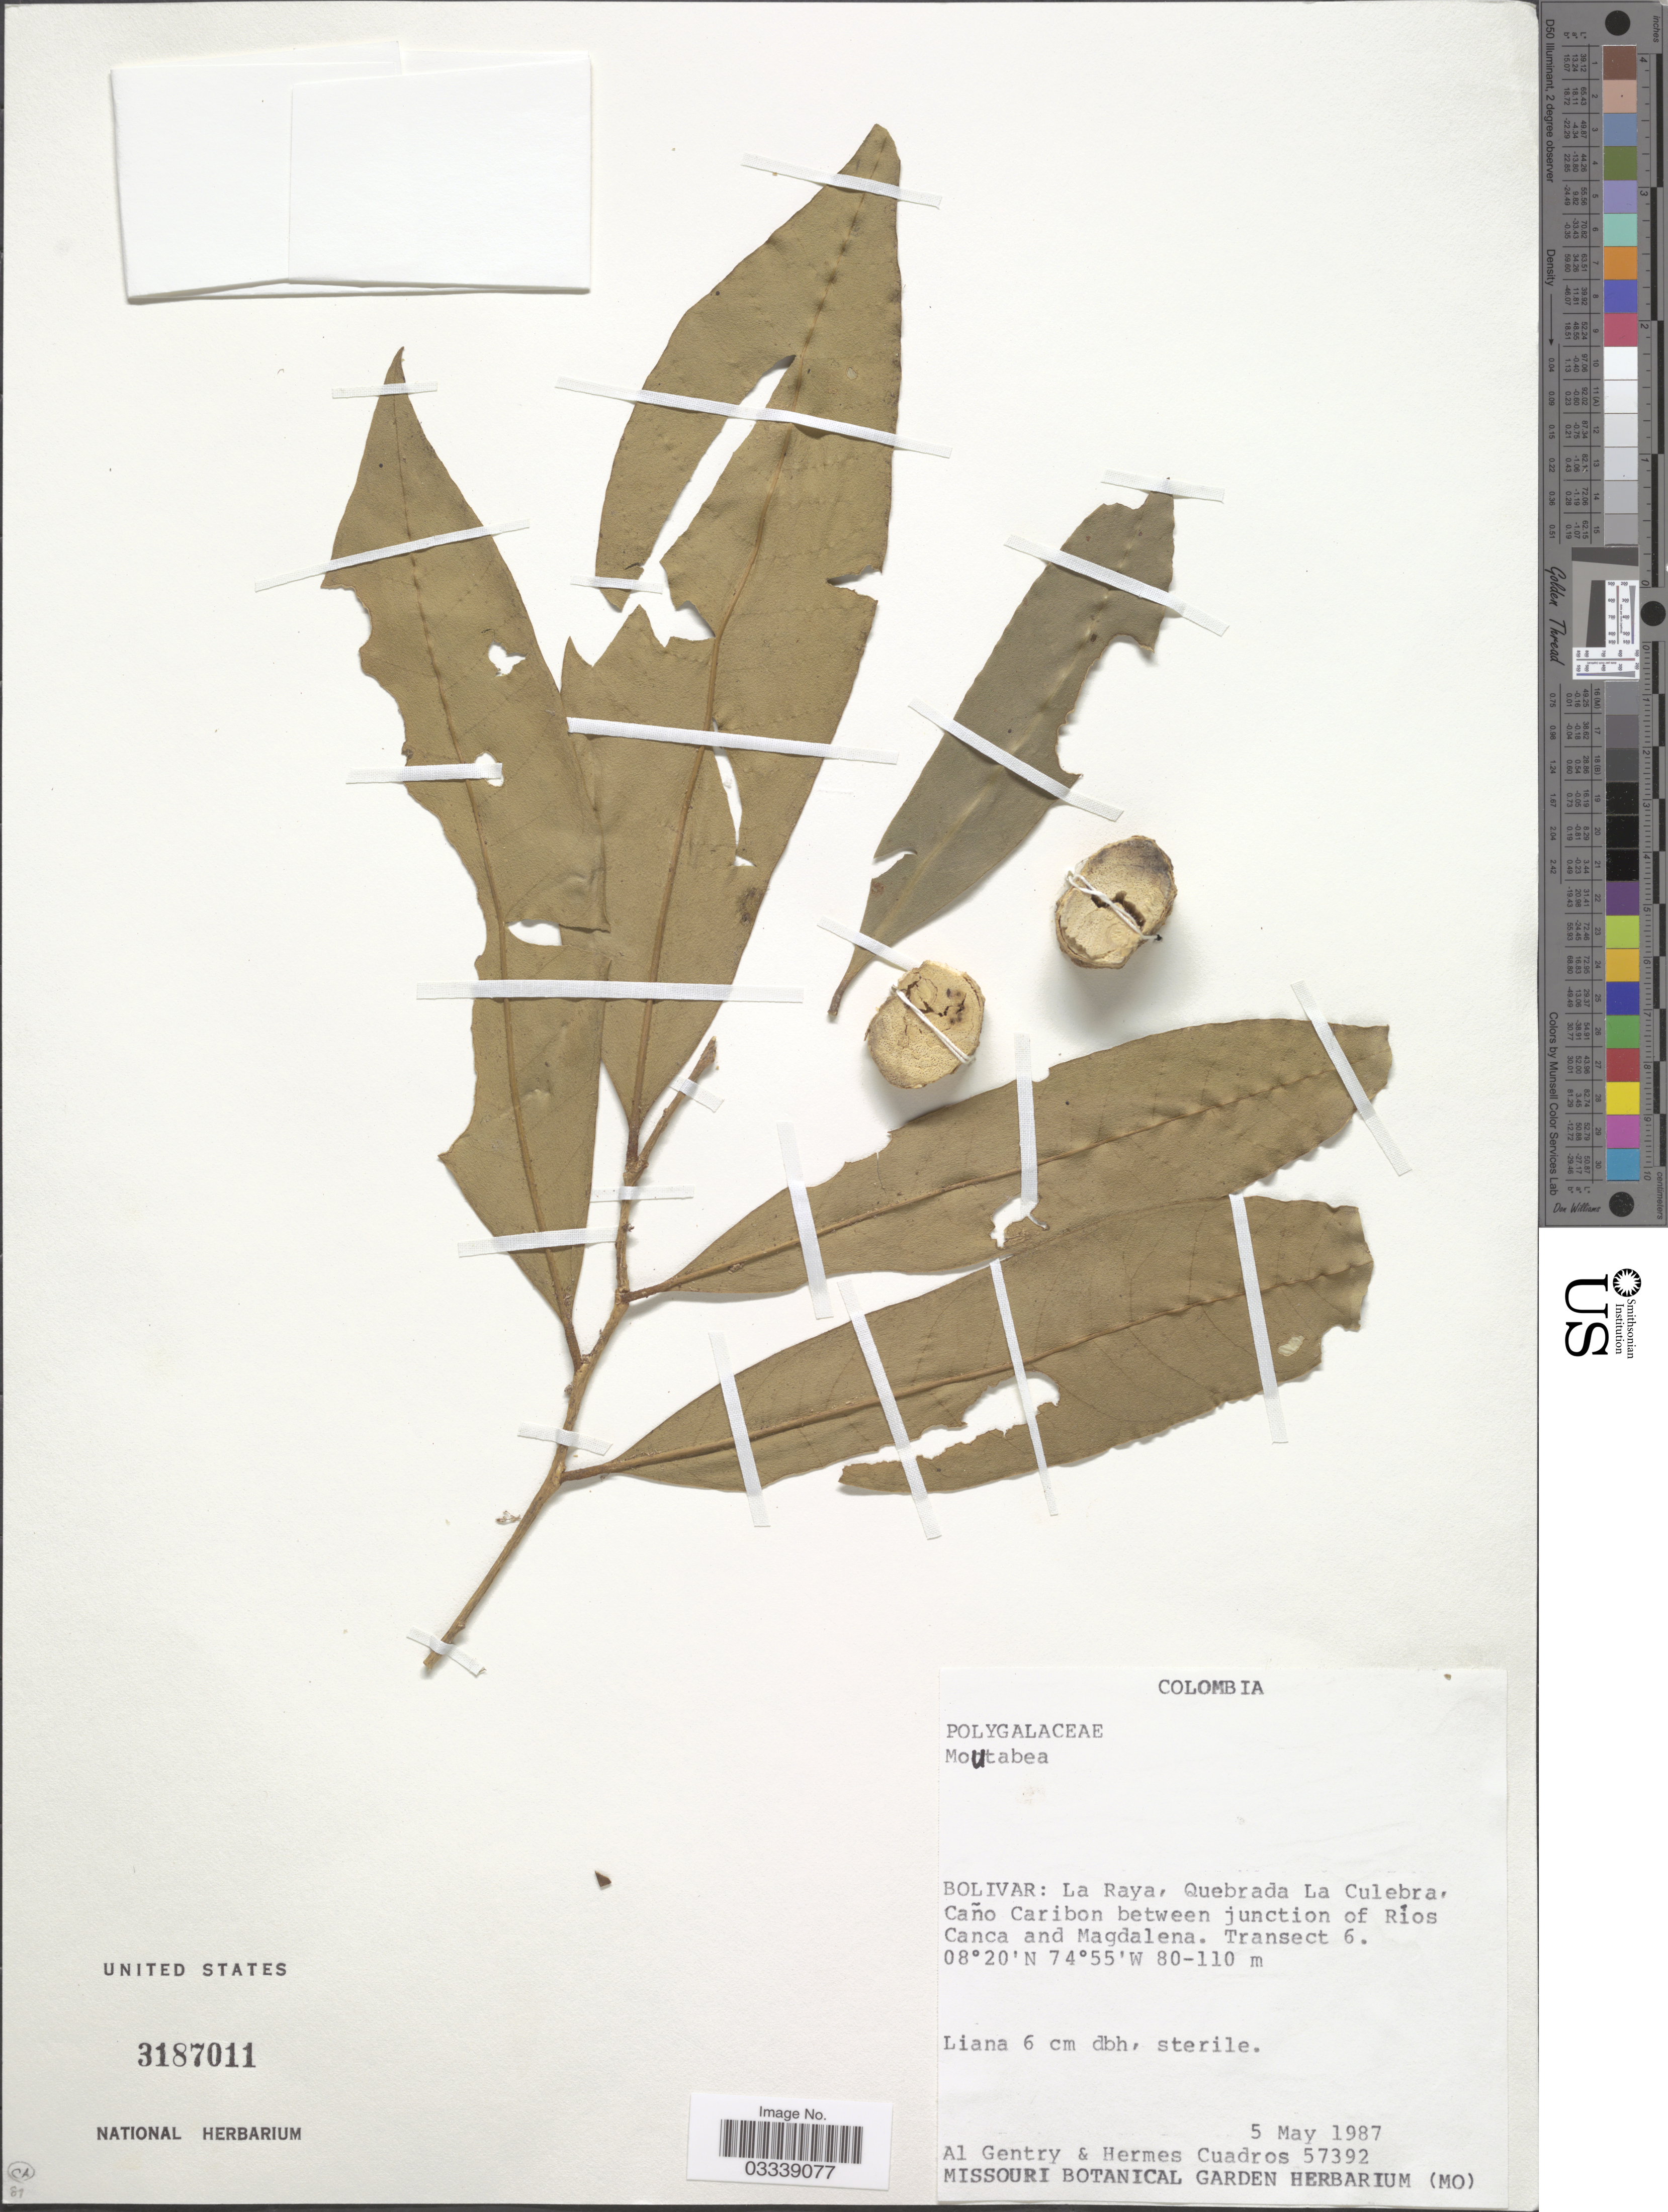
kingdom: Plantae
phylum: Tracheophyta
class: Magnoliopsida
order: Fabales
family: Polygalaceae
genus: Moutabea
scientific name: Moutabea sp.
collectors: A. H. Gentry & H. Cuadros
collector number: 57392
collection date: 1987-05-05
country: Colombia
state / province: Bolívar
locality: La Raya, Quebrada La Culebra, Caño Caribon between junction of Ríos Canca and Magdalena. Transect 6.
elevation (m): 80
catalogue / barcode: US 3187011